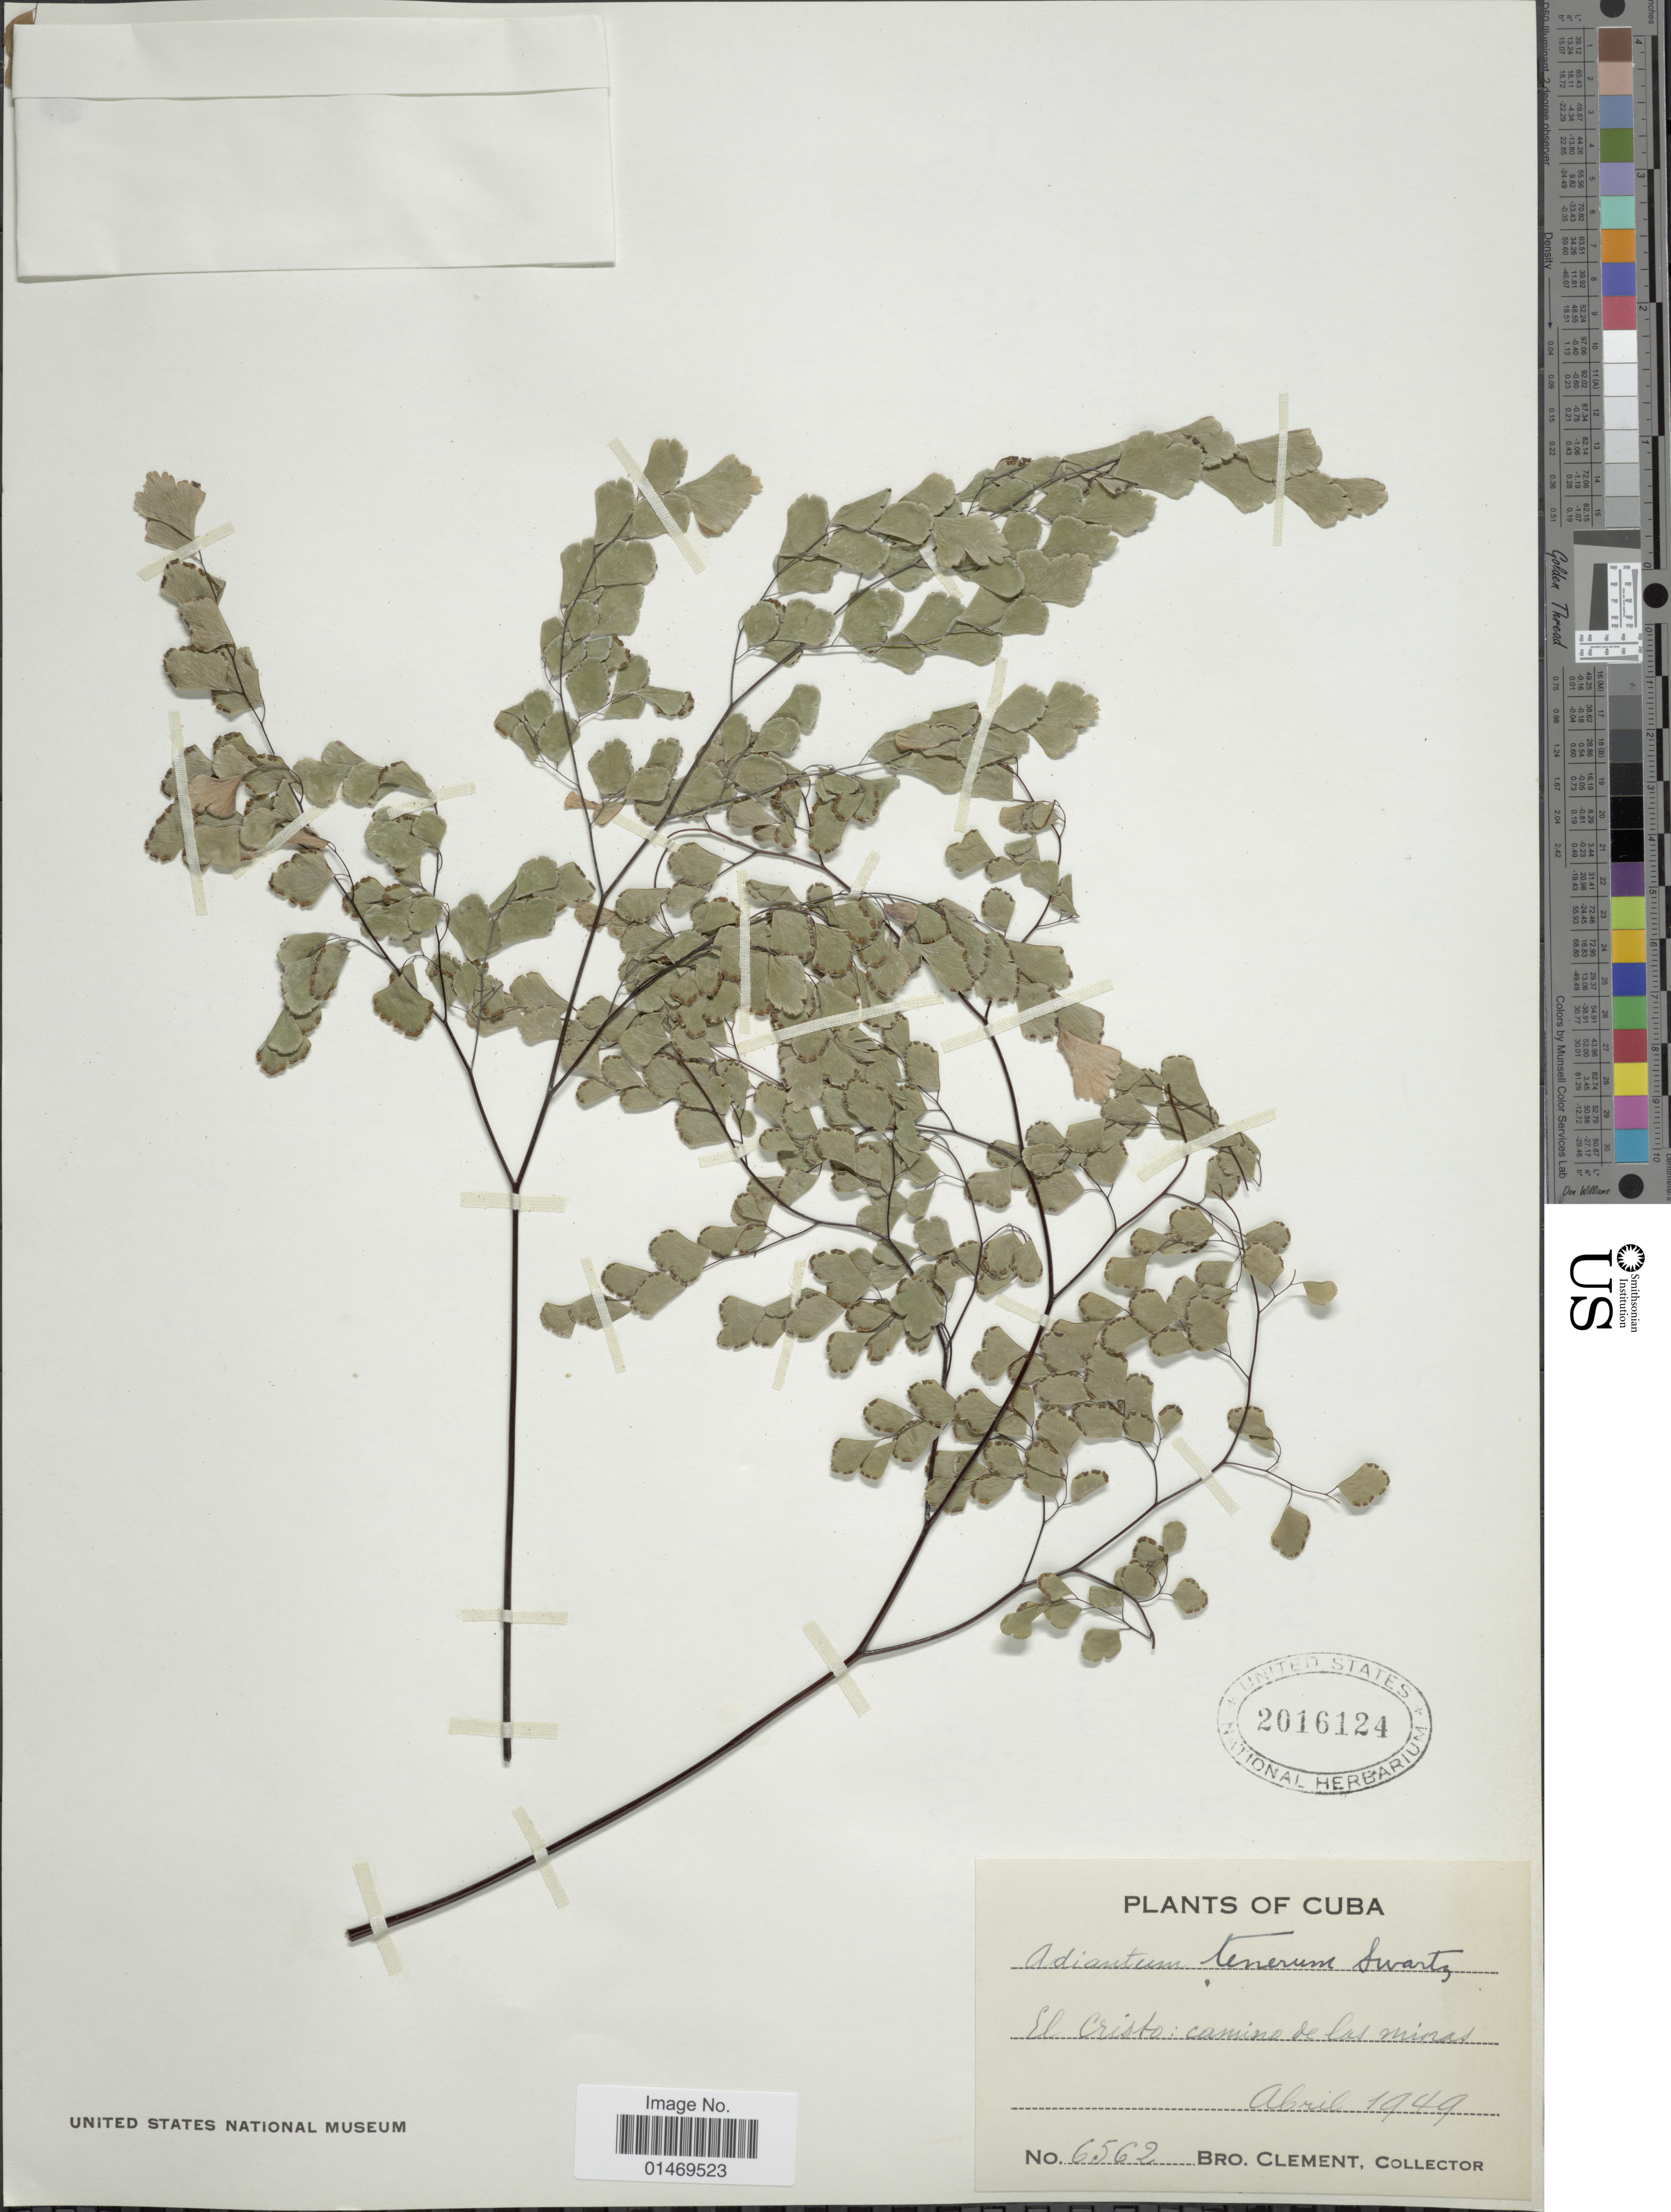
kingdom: Plantae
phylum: Tracheophyta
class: Polypodiopsida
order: Polypodiales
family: Pteridaceae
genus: Adiantum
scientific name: Adiantum tenerum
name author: Sw.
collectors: Bro. Clemente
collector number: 6562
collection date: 1949-04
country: Cuba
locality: El Cristo: camino de las minas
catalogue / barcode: US 2016124